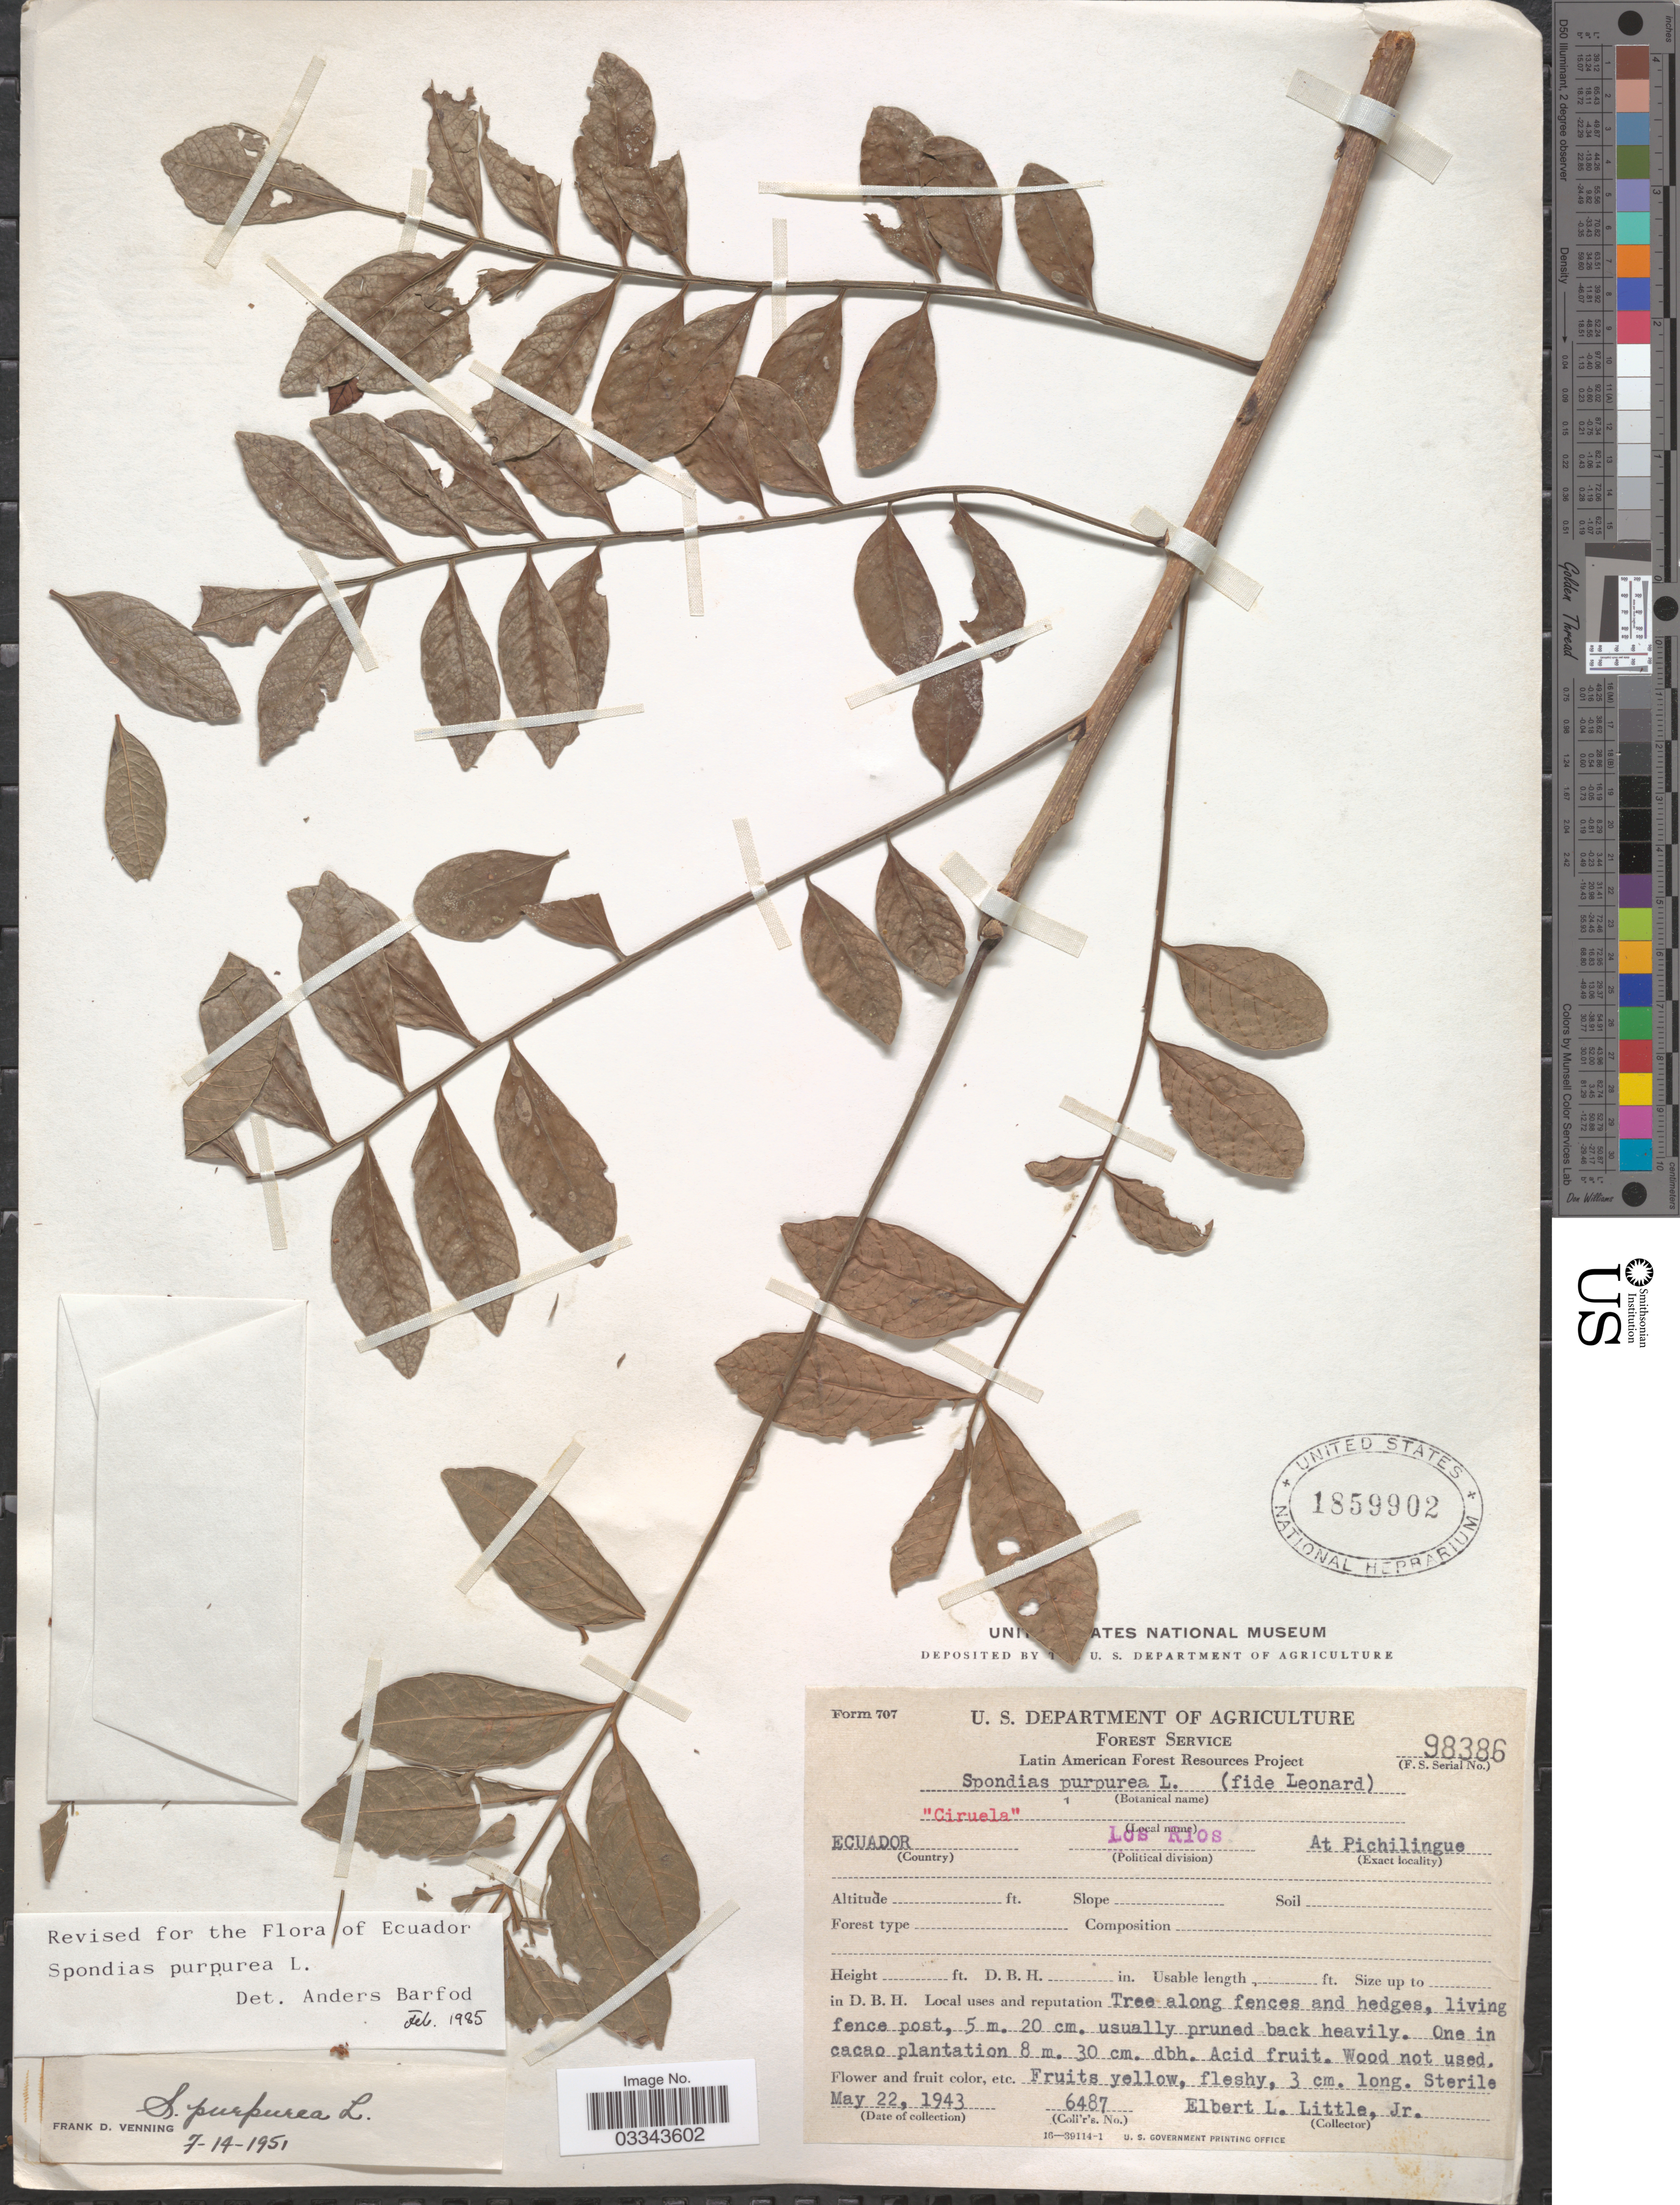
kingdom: Plantae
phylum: Tracheophyta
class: Magnoliopsida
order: Sapindales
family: Anacardiaceae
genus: Spondias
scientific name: Spondias purpurea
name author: L.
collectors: E. L. Little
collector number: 6487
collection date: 1943-05-22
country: Ecuador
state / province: Los Ríos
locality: At Pichilingue.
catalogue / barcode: US 1859902